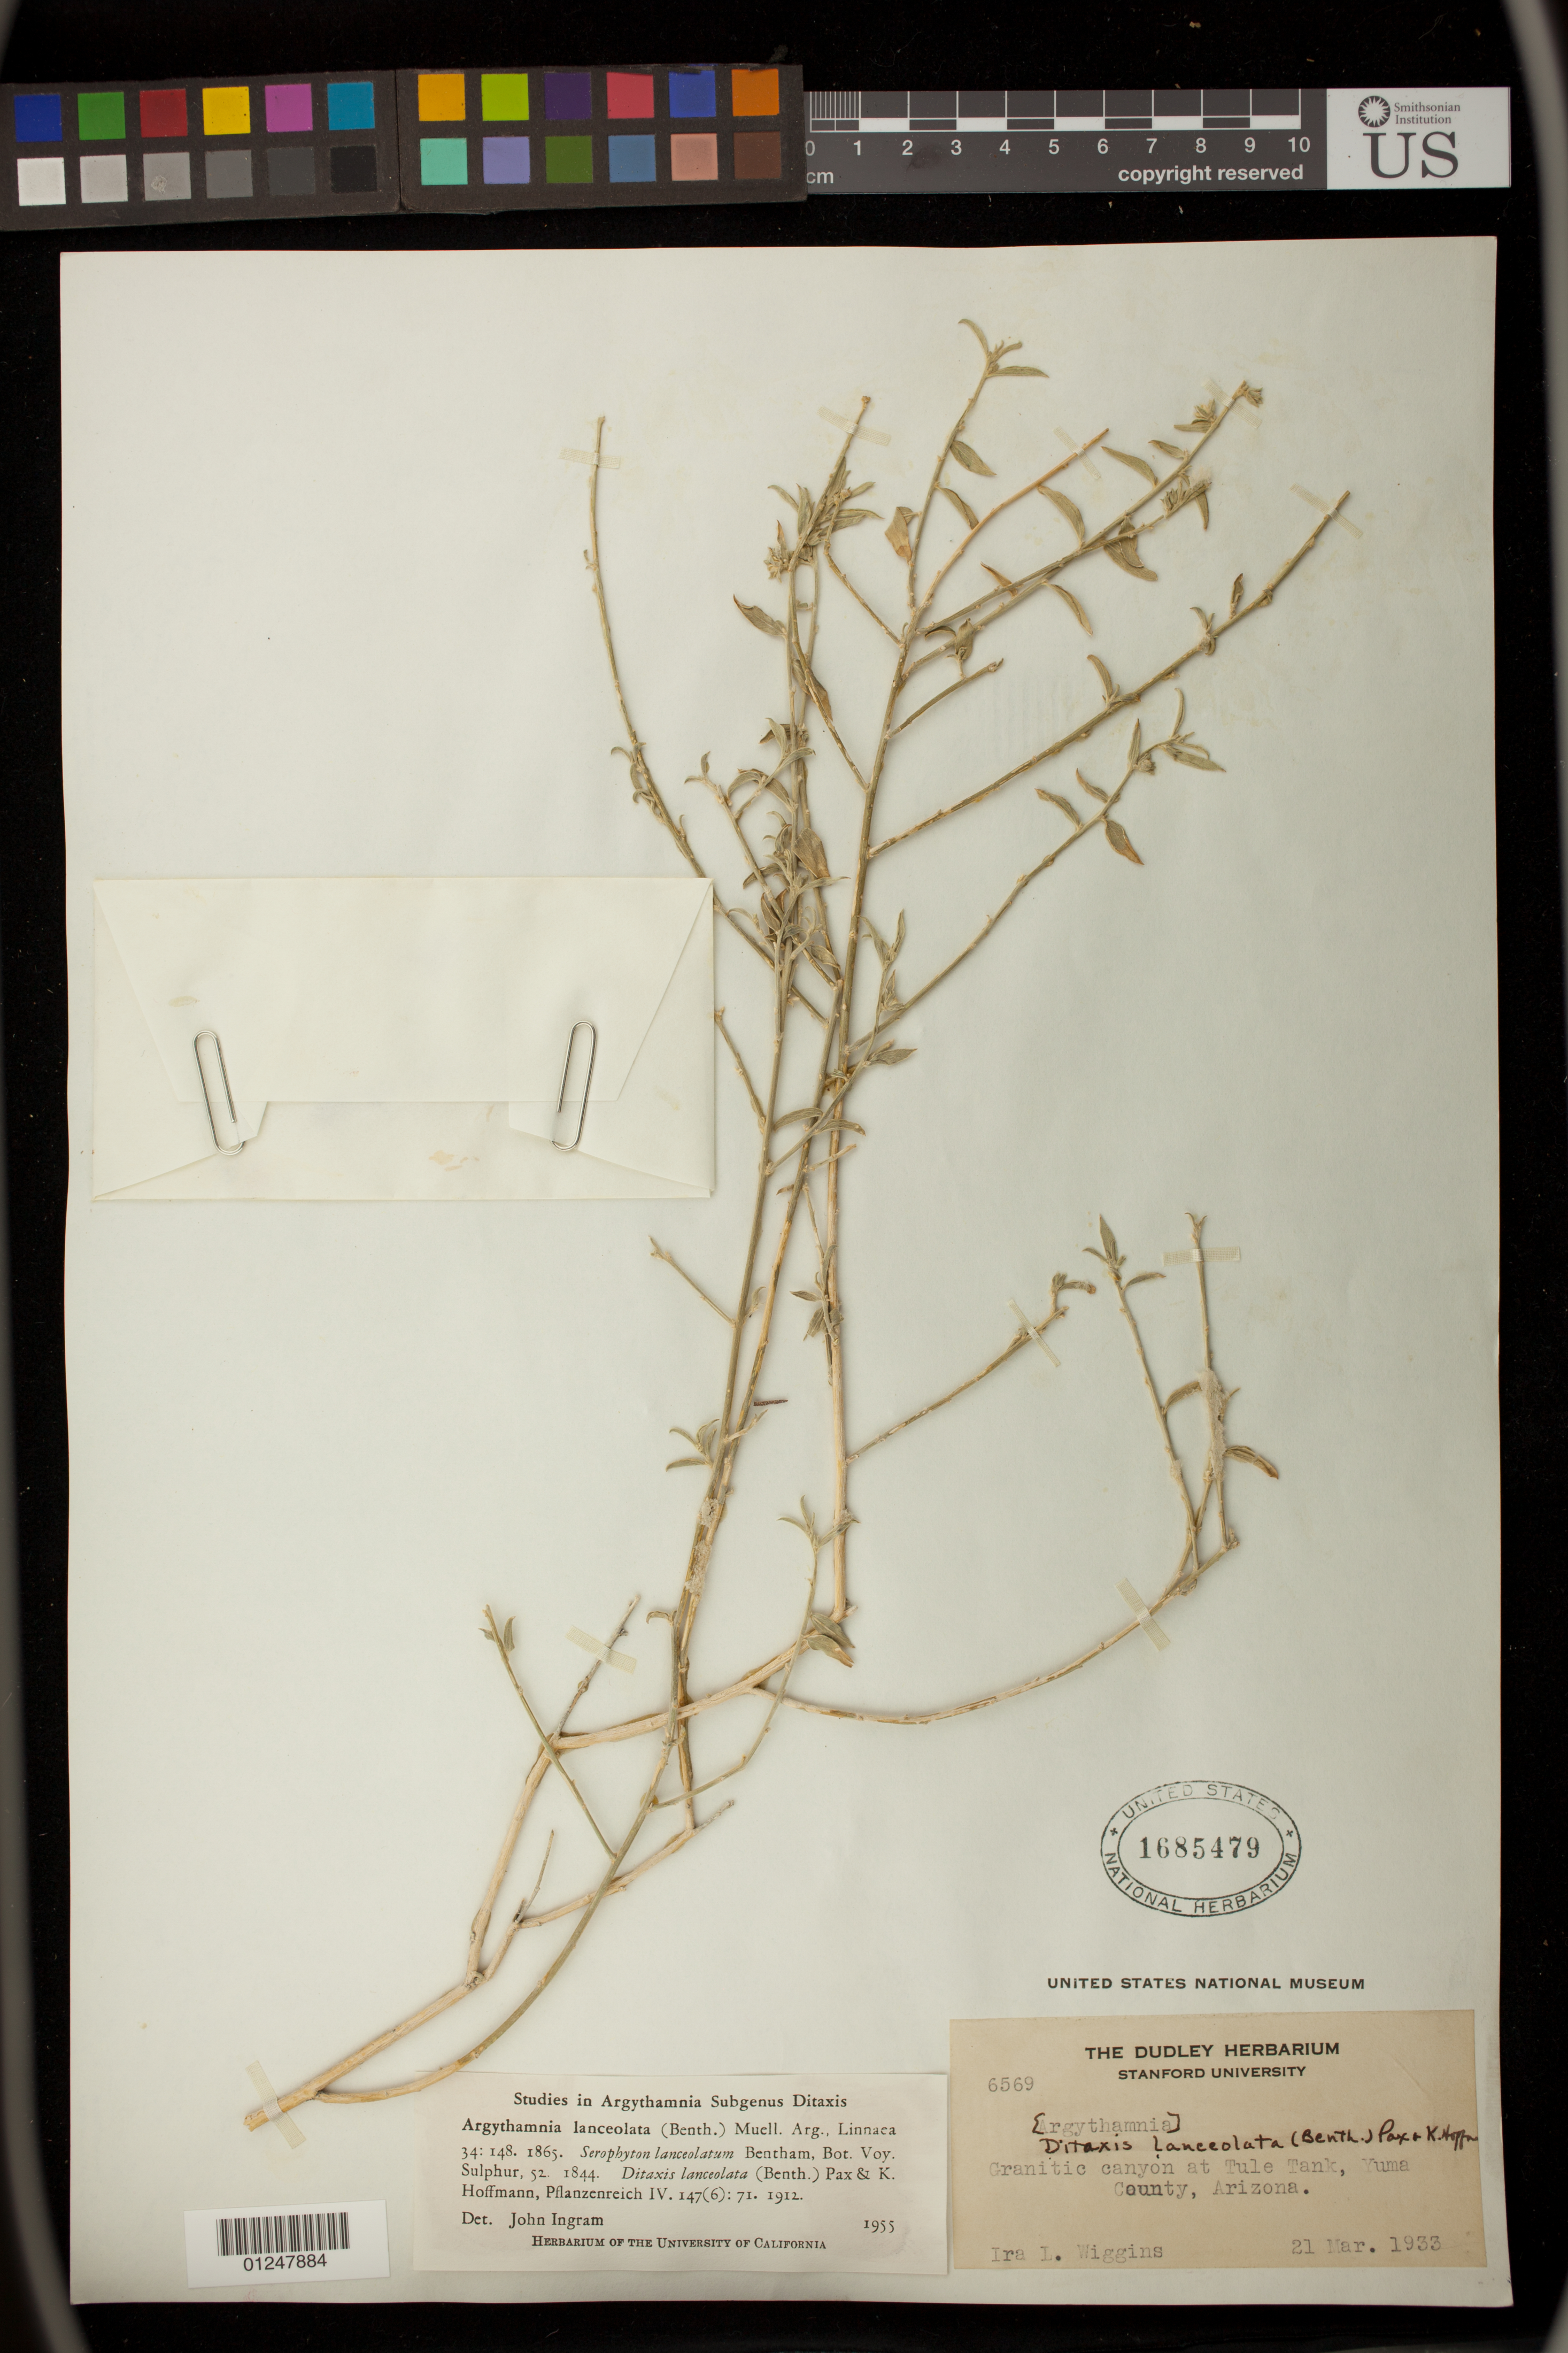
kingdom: Plantae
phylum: Tracheophyta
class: Magnoliopsida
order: Malpighiales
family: Euphorbiaceae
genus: Argythamnia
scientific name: Argythamnia lanceolata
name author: (Benth.) Müll. Arg.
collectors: I. L. Wiggins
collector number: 6569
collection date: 1933-03-21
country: United States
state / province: Arizona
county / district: Yuma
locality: Granitic canyon at Tule Tank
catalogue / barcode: US 1685479